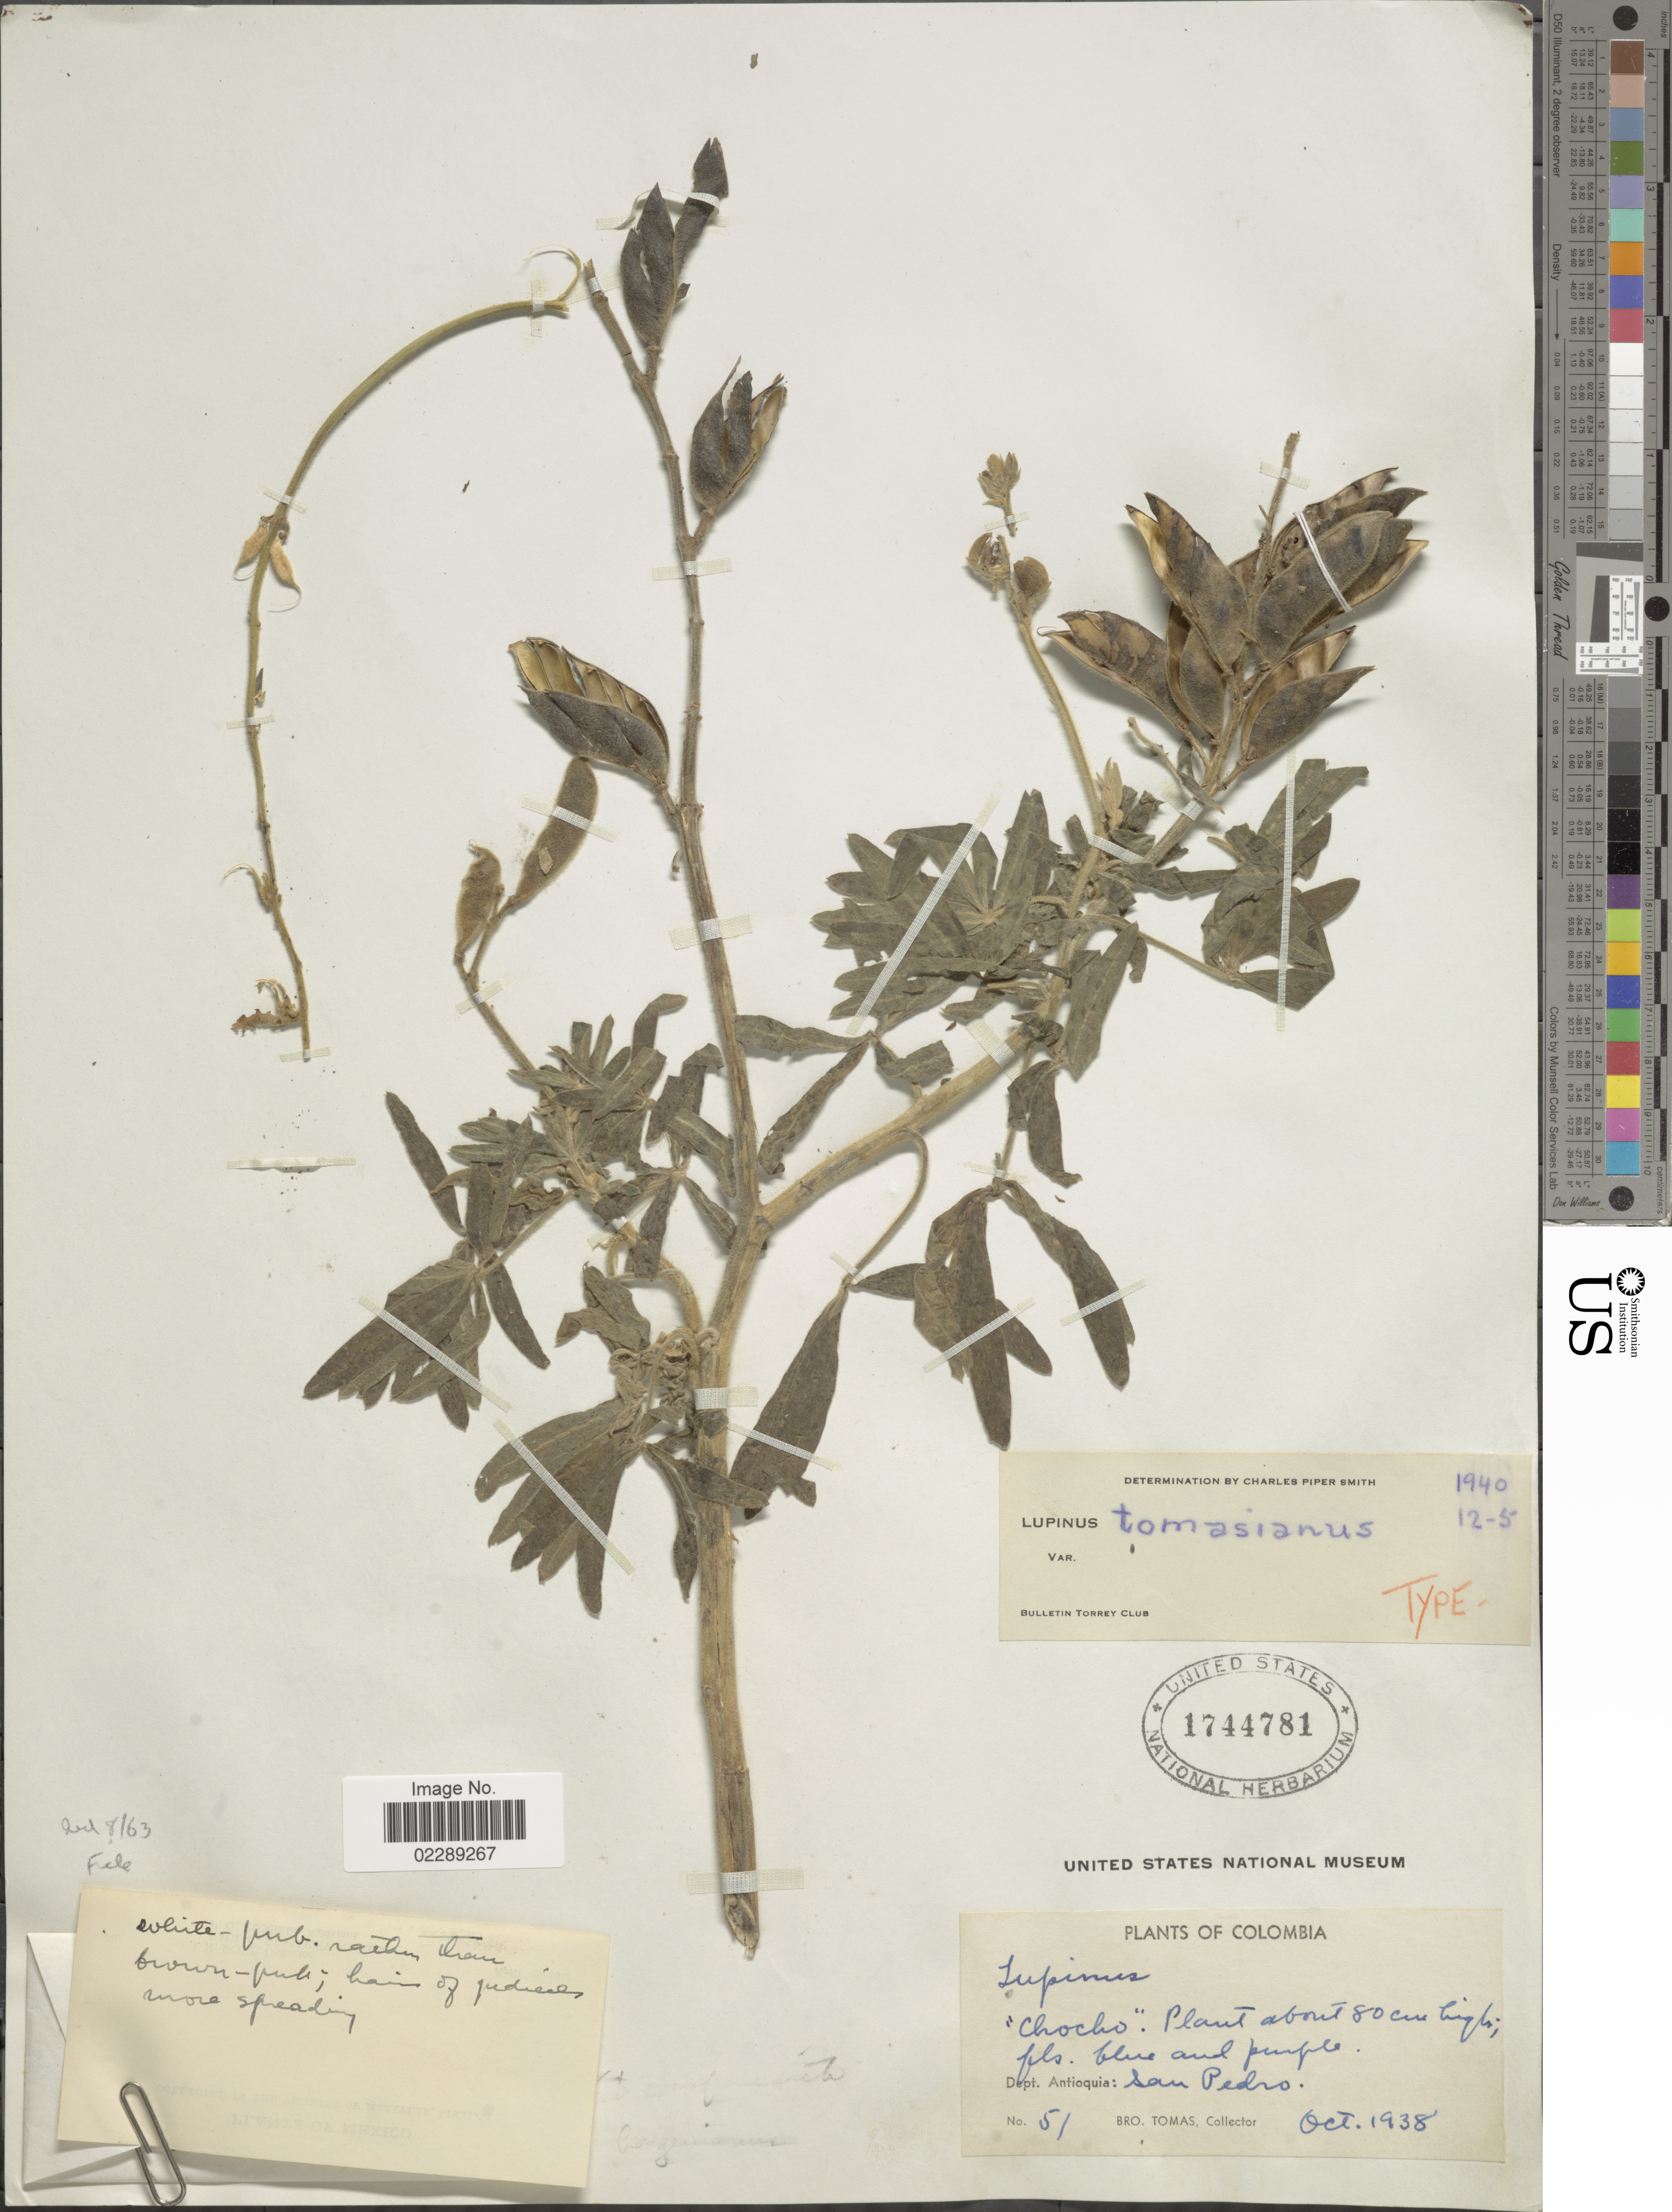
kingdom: Plantae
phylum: Tracheophyta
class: Magnoliopsida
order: Fabales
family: Fabaceae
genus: Lupinus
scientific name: Lupinus sp.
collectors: B. Tomas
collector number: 51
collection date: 1938-10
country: Colombia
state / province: Antioquia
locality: Dept. Antioquia: San Pedro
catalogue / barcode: US 1744781